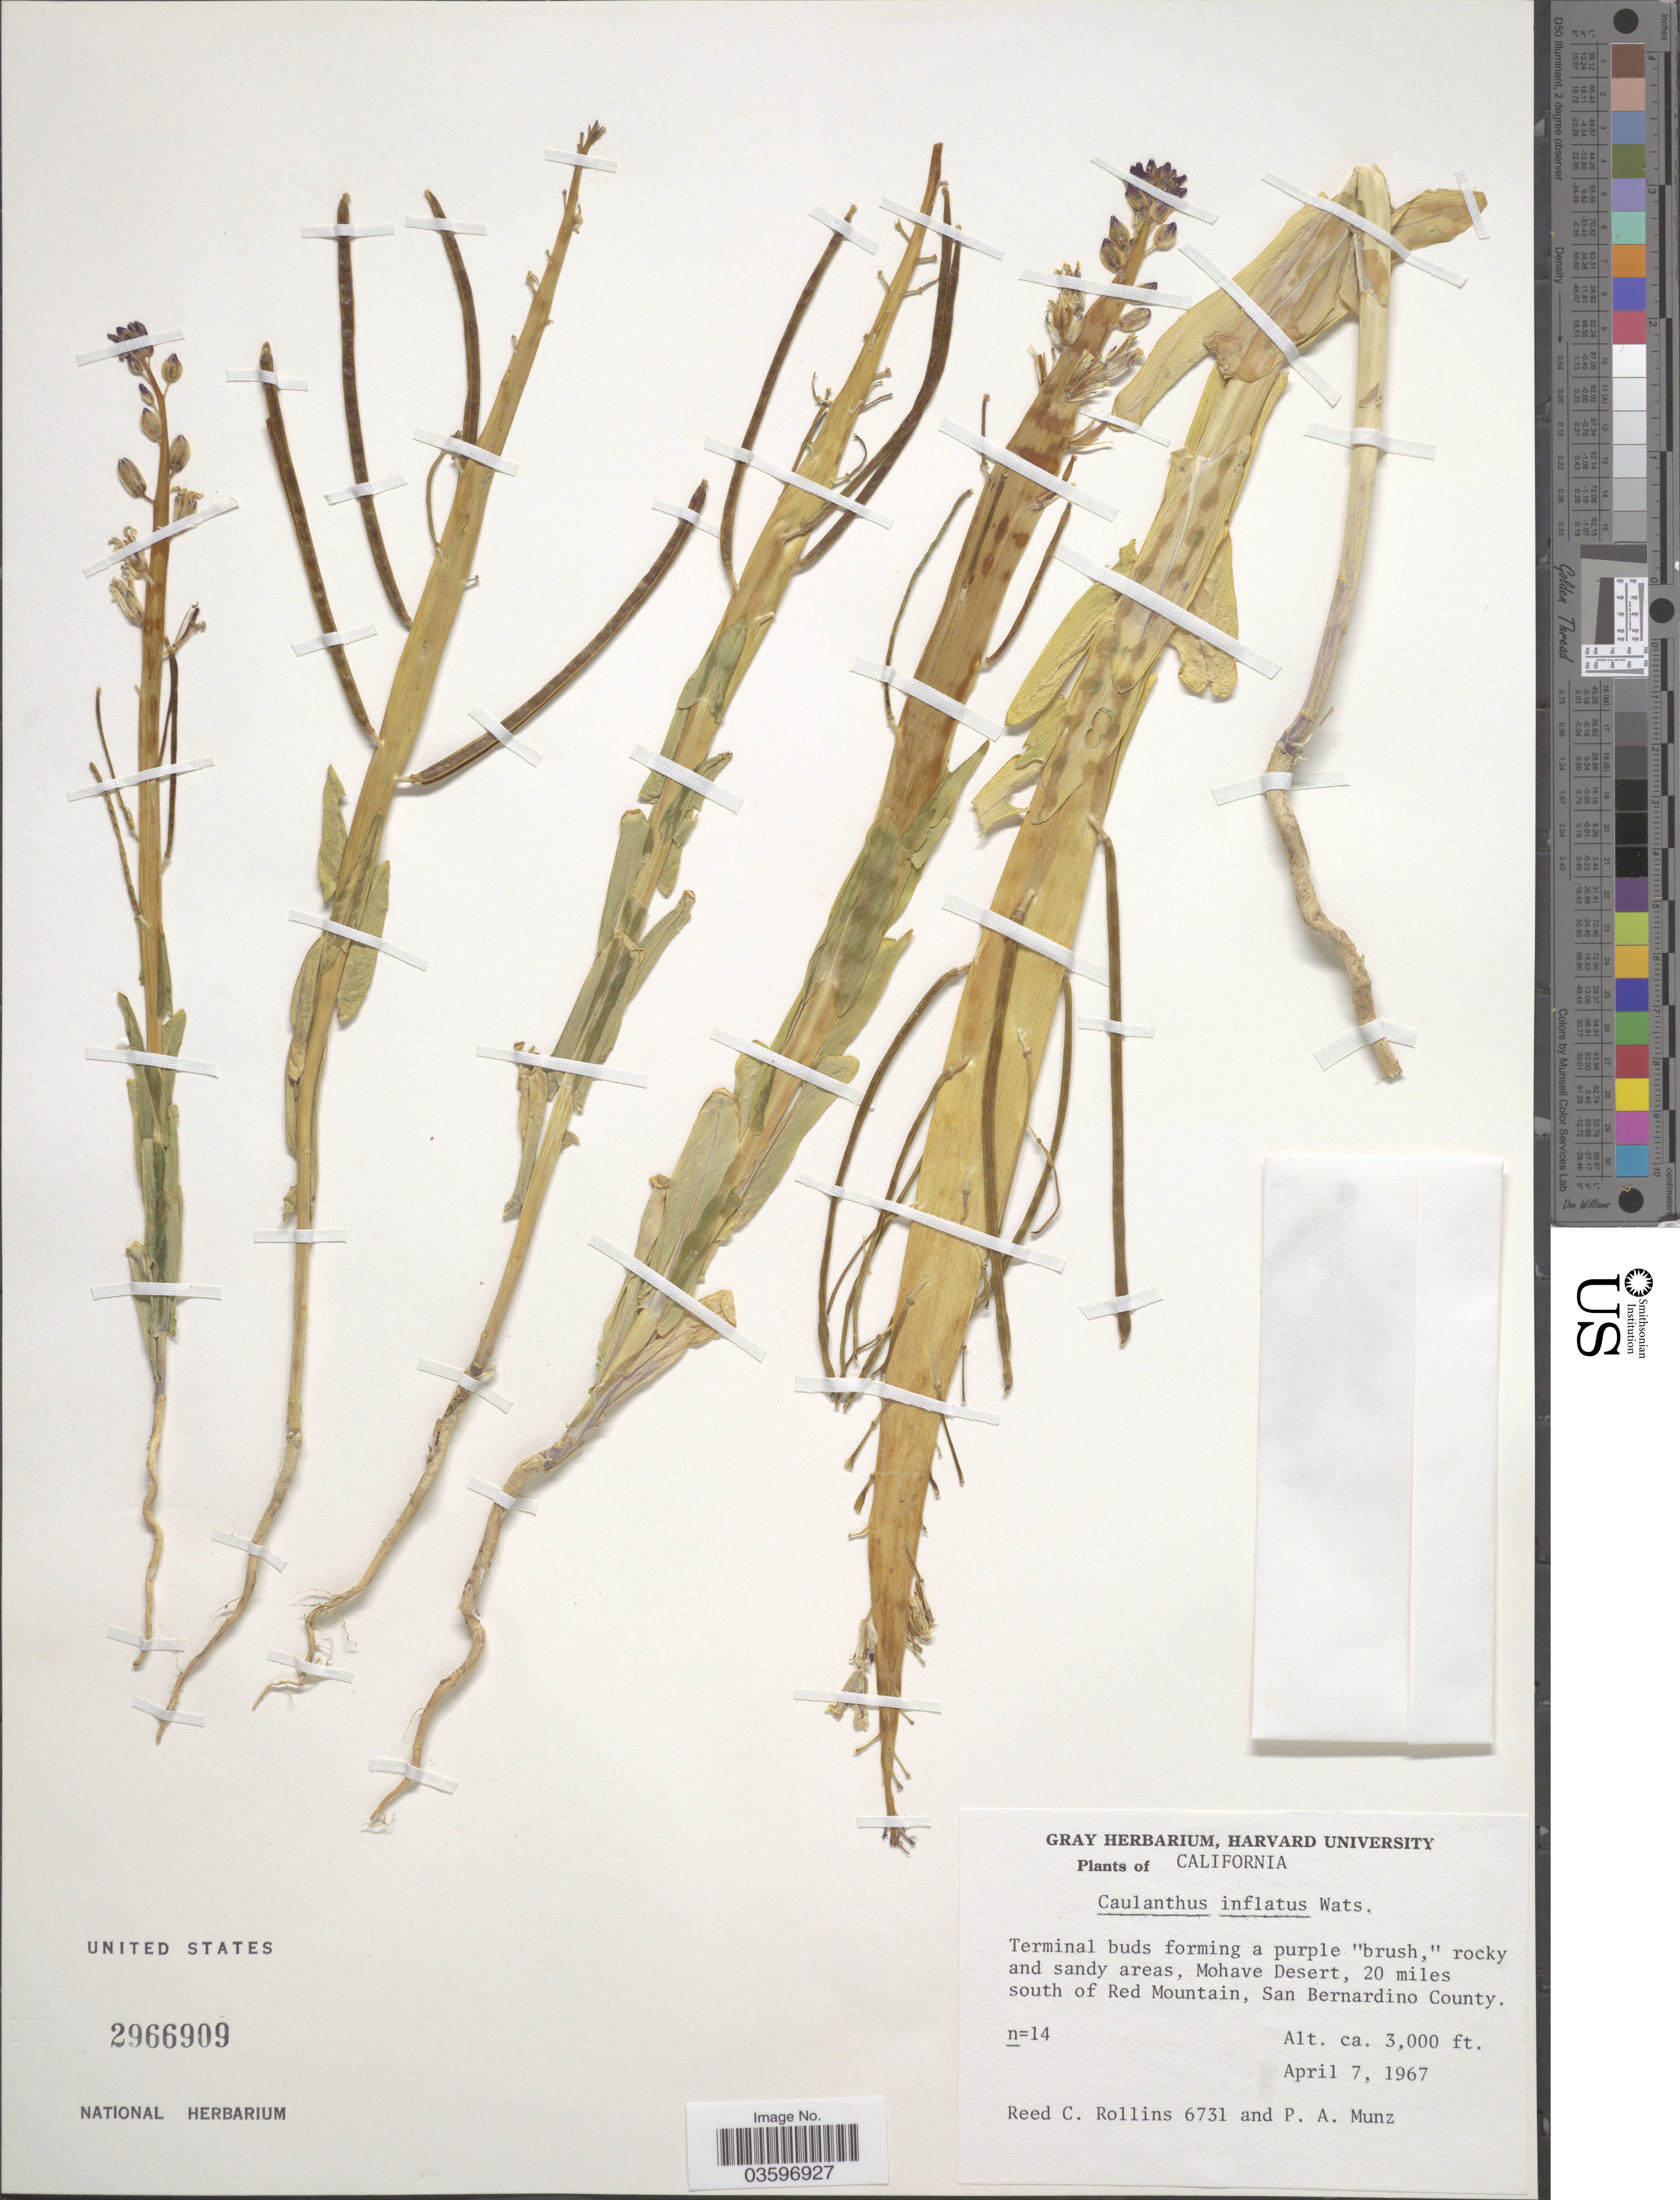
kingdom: Plantae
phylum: Tracheophyta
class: Magnoliopsida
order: Brassicales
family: Brassicaceae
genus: Caulanthus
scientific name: Caulanthus inflatus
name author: S. Watson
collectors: R. C. Rollins & P. A. Munz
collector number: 6731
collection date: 1967-04-07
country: United States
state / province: California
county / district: San Bernardino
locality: Mohave Desert, 20 miles south of Red Mountain, San Bernardino County.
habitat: rocky and sandy areas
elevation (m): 914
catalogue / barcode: US 2966909